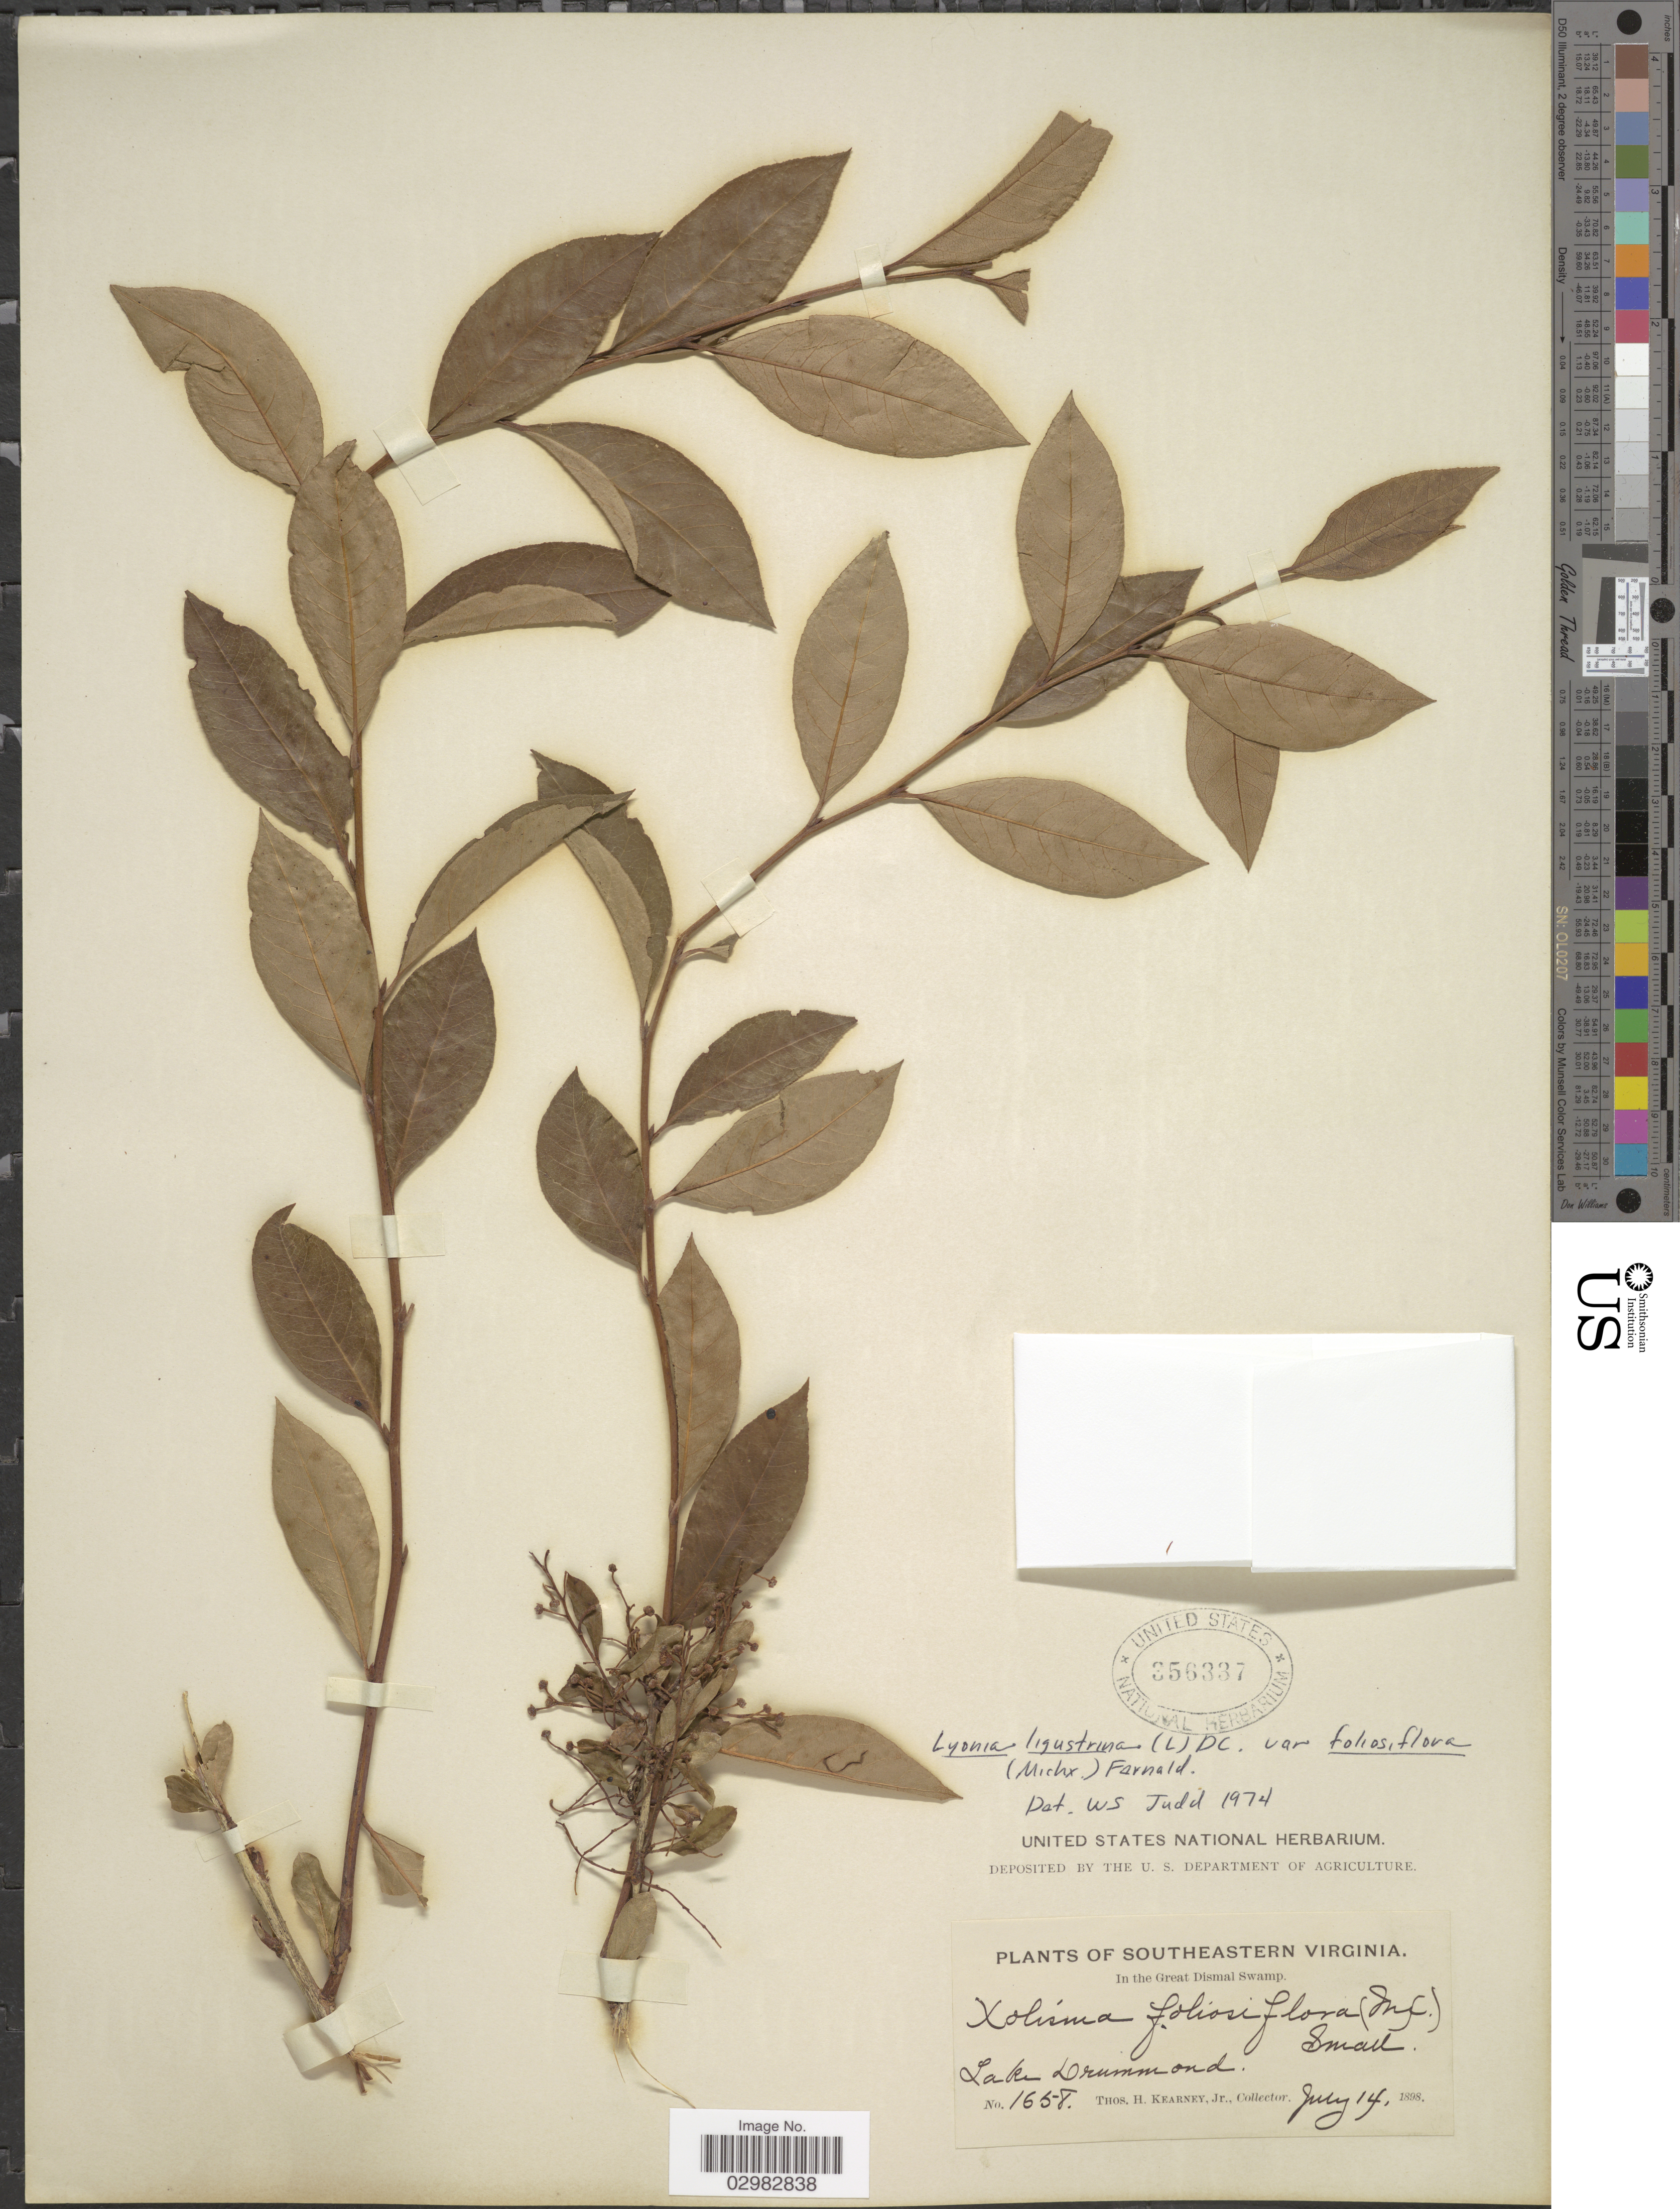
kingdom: Plantae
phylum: Tracheophyta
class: Magnoliopsida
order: Ericales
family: Ericaceae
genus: Lyonia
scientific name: Lyonia ligustrina var. foliosiflora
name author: (Michx.) Fernald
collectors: T. H. Kearney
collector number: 1658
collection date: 1898-07-14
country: United States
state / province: Virginia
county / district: City of Suffolk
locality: Southeastern Virginia. Nansemond County. In the Great Dismal Swamp, Lake Drummond.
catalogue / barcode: US 356337